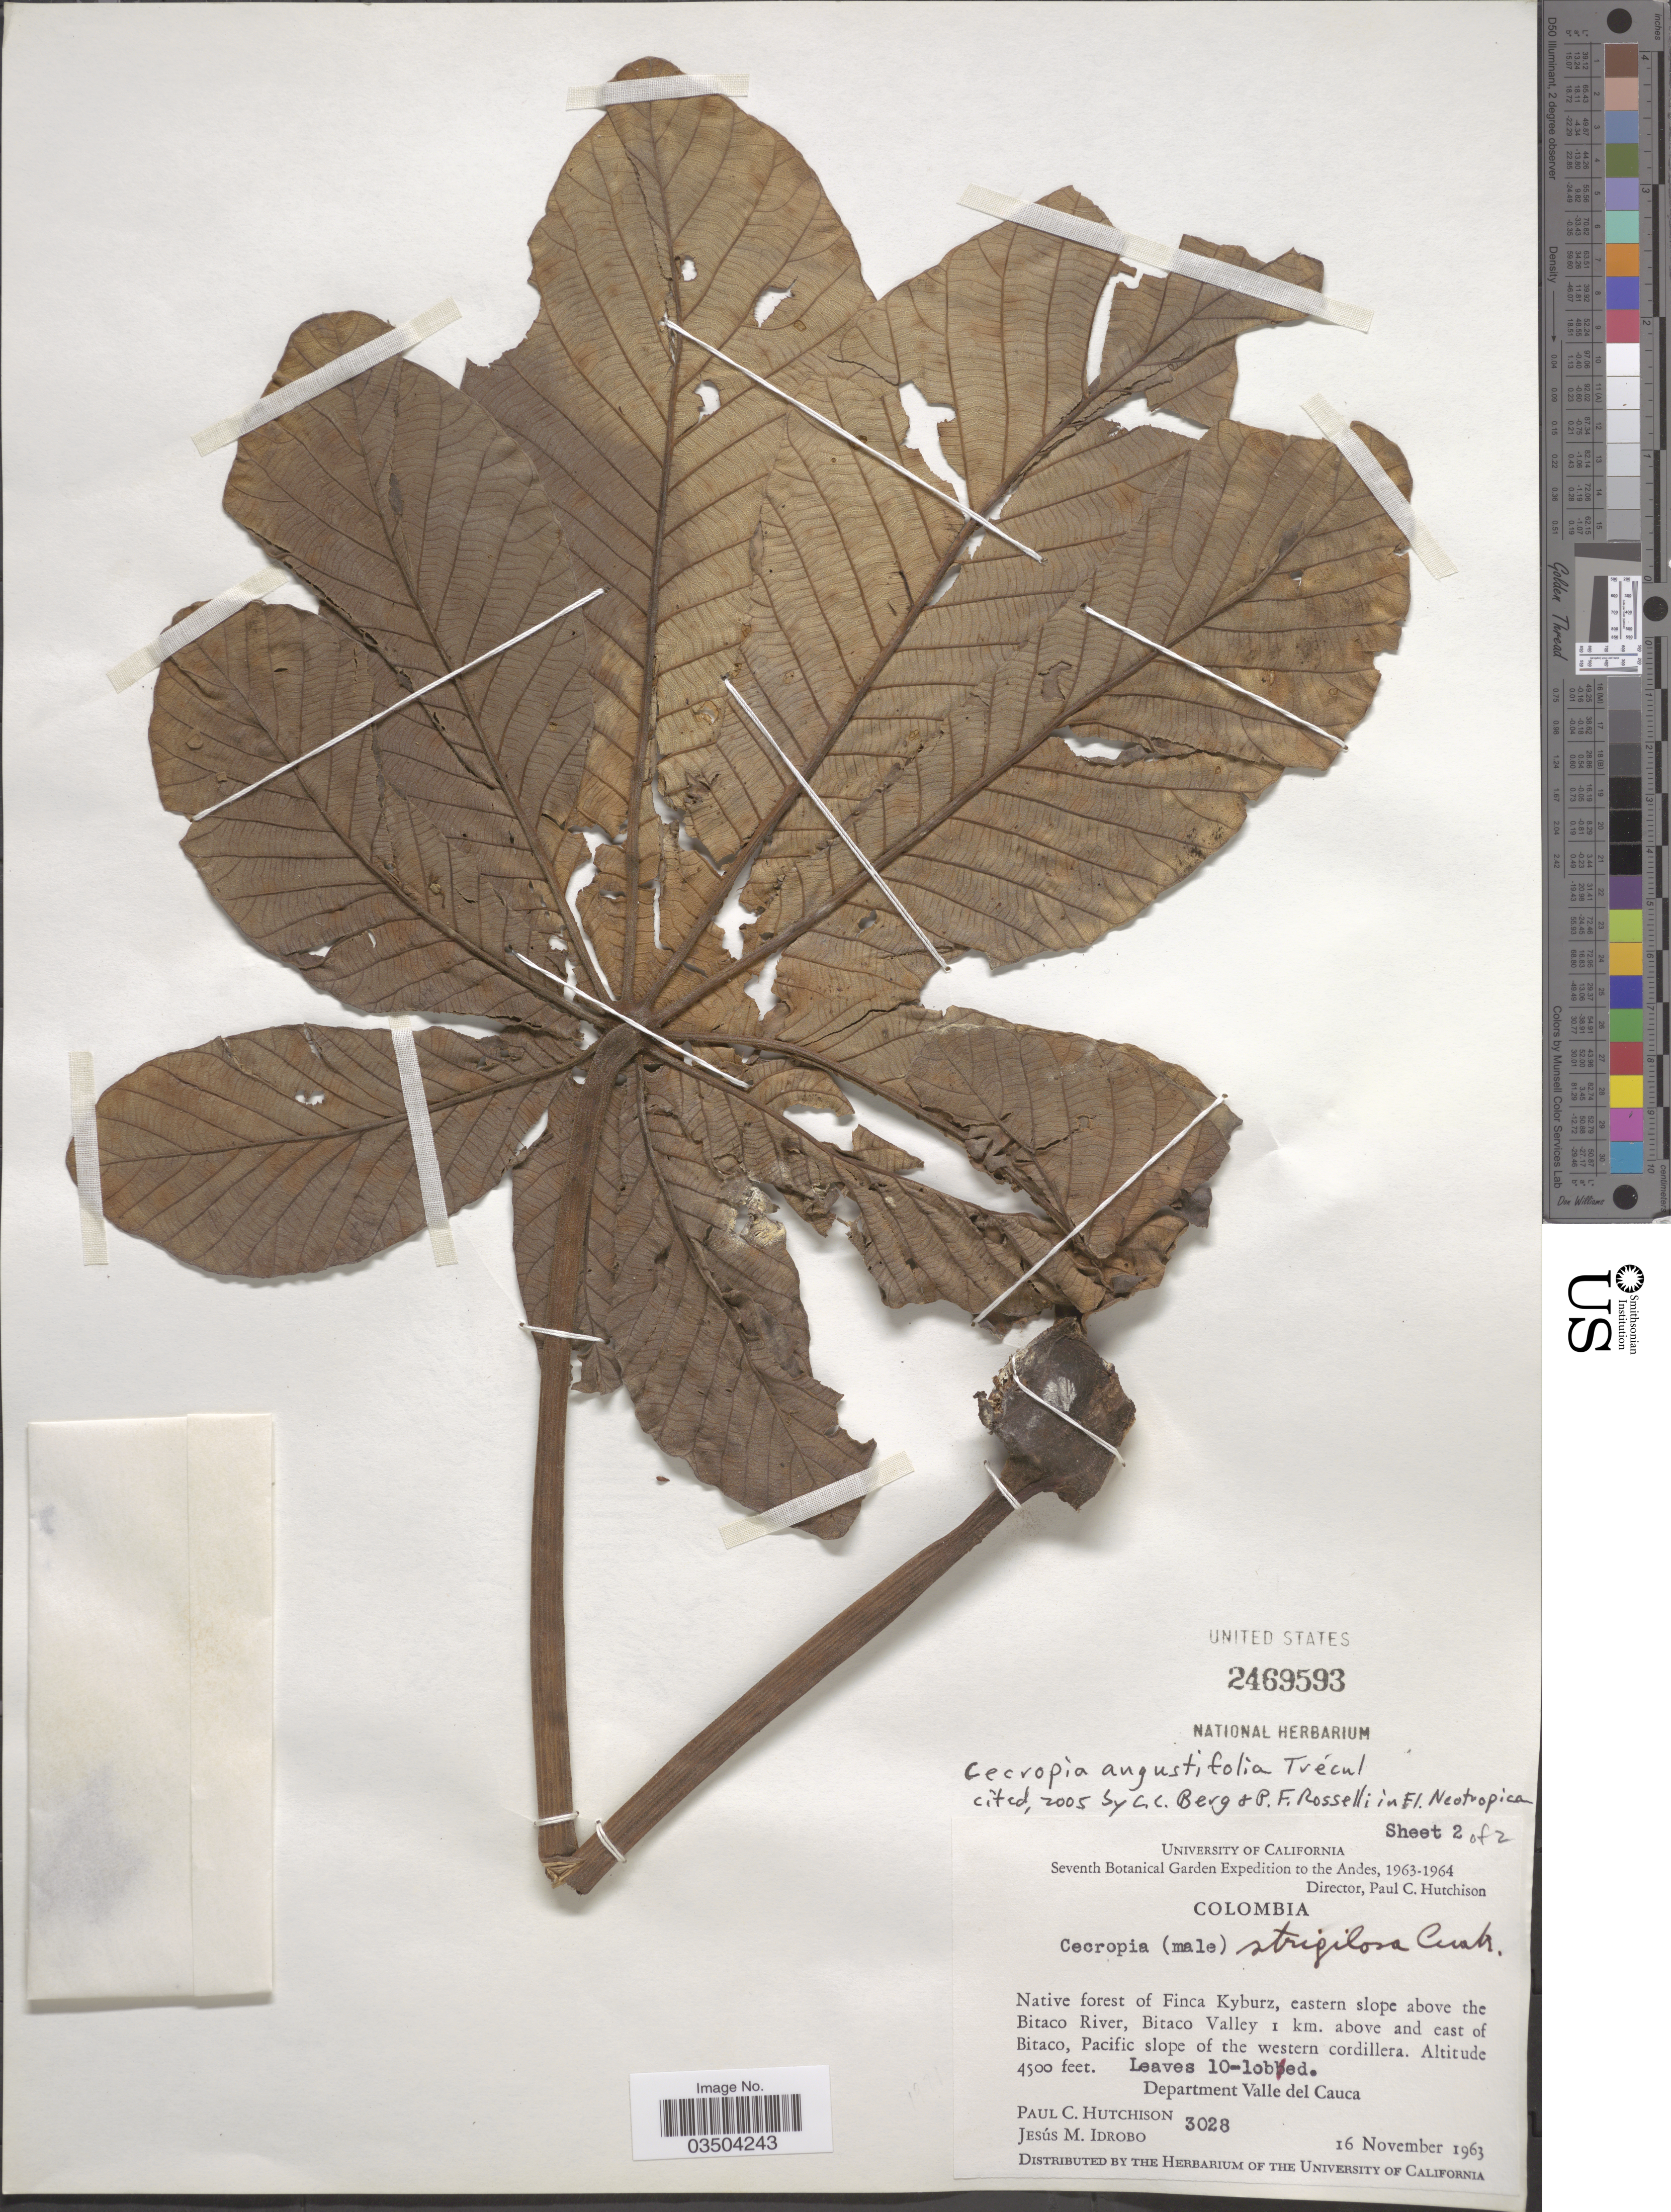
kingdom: Plantae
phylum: Tracheophyta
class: Magnoliopsida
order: Rosales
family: Urticaceae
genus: Cecropia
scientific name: Cecropia angustifolia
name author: Trécul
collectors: P. C. Hutchison & J. M. Idrobo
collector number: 3028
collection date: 1963-11-16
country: Colombia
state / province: Valle del Cauca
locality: The Andes. Native forest of Finca Kyburz, eastern slope above the Bitaco River, Bitaco Valley 1 km. above and east of Bitaco, Pacific slope of the western cordillera. Department Valle del Cauca.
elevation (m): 1372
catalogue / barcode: US 2469593